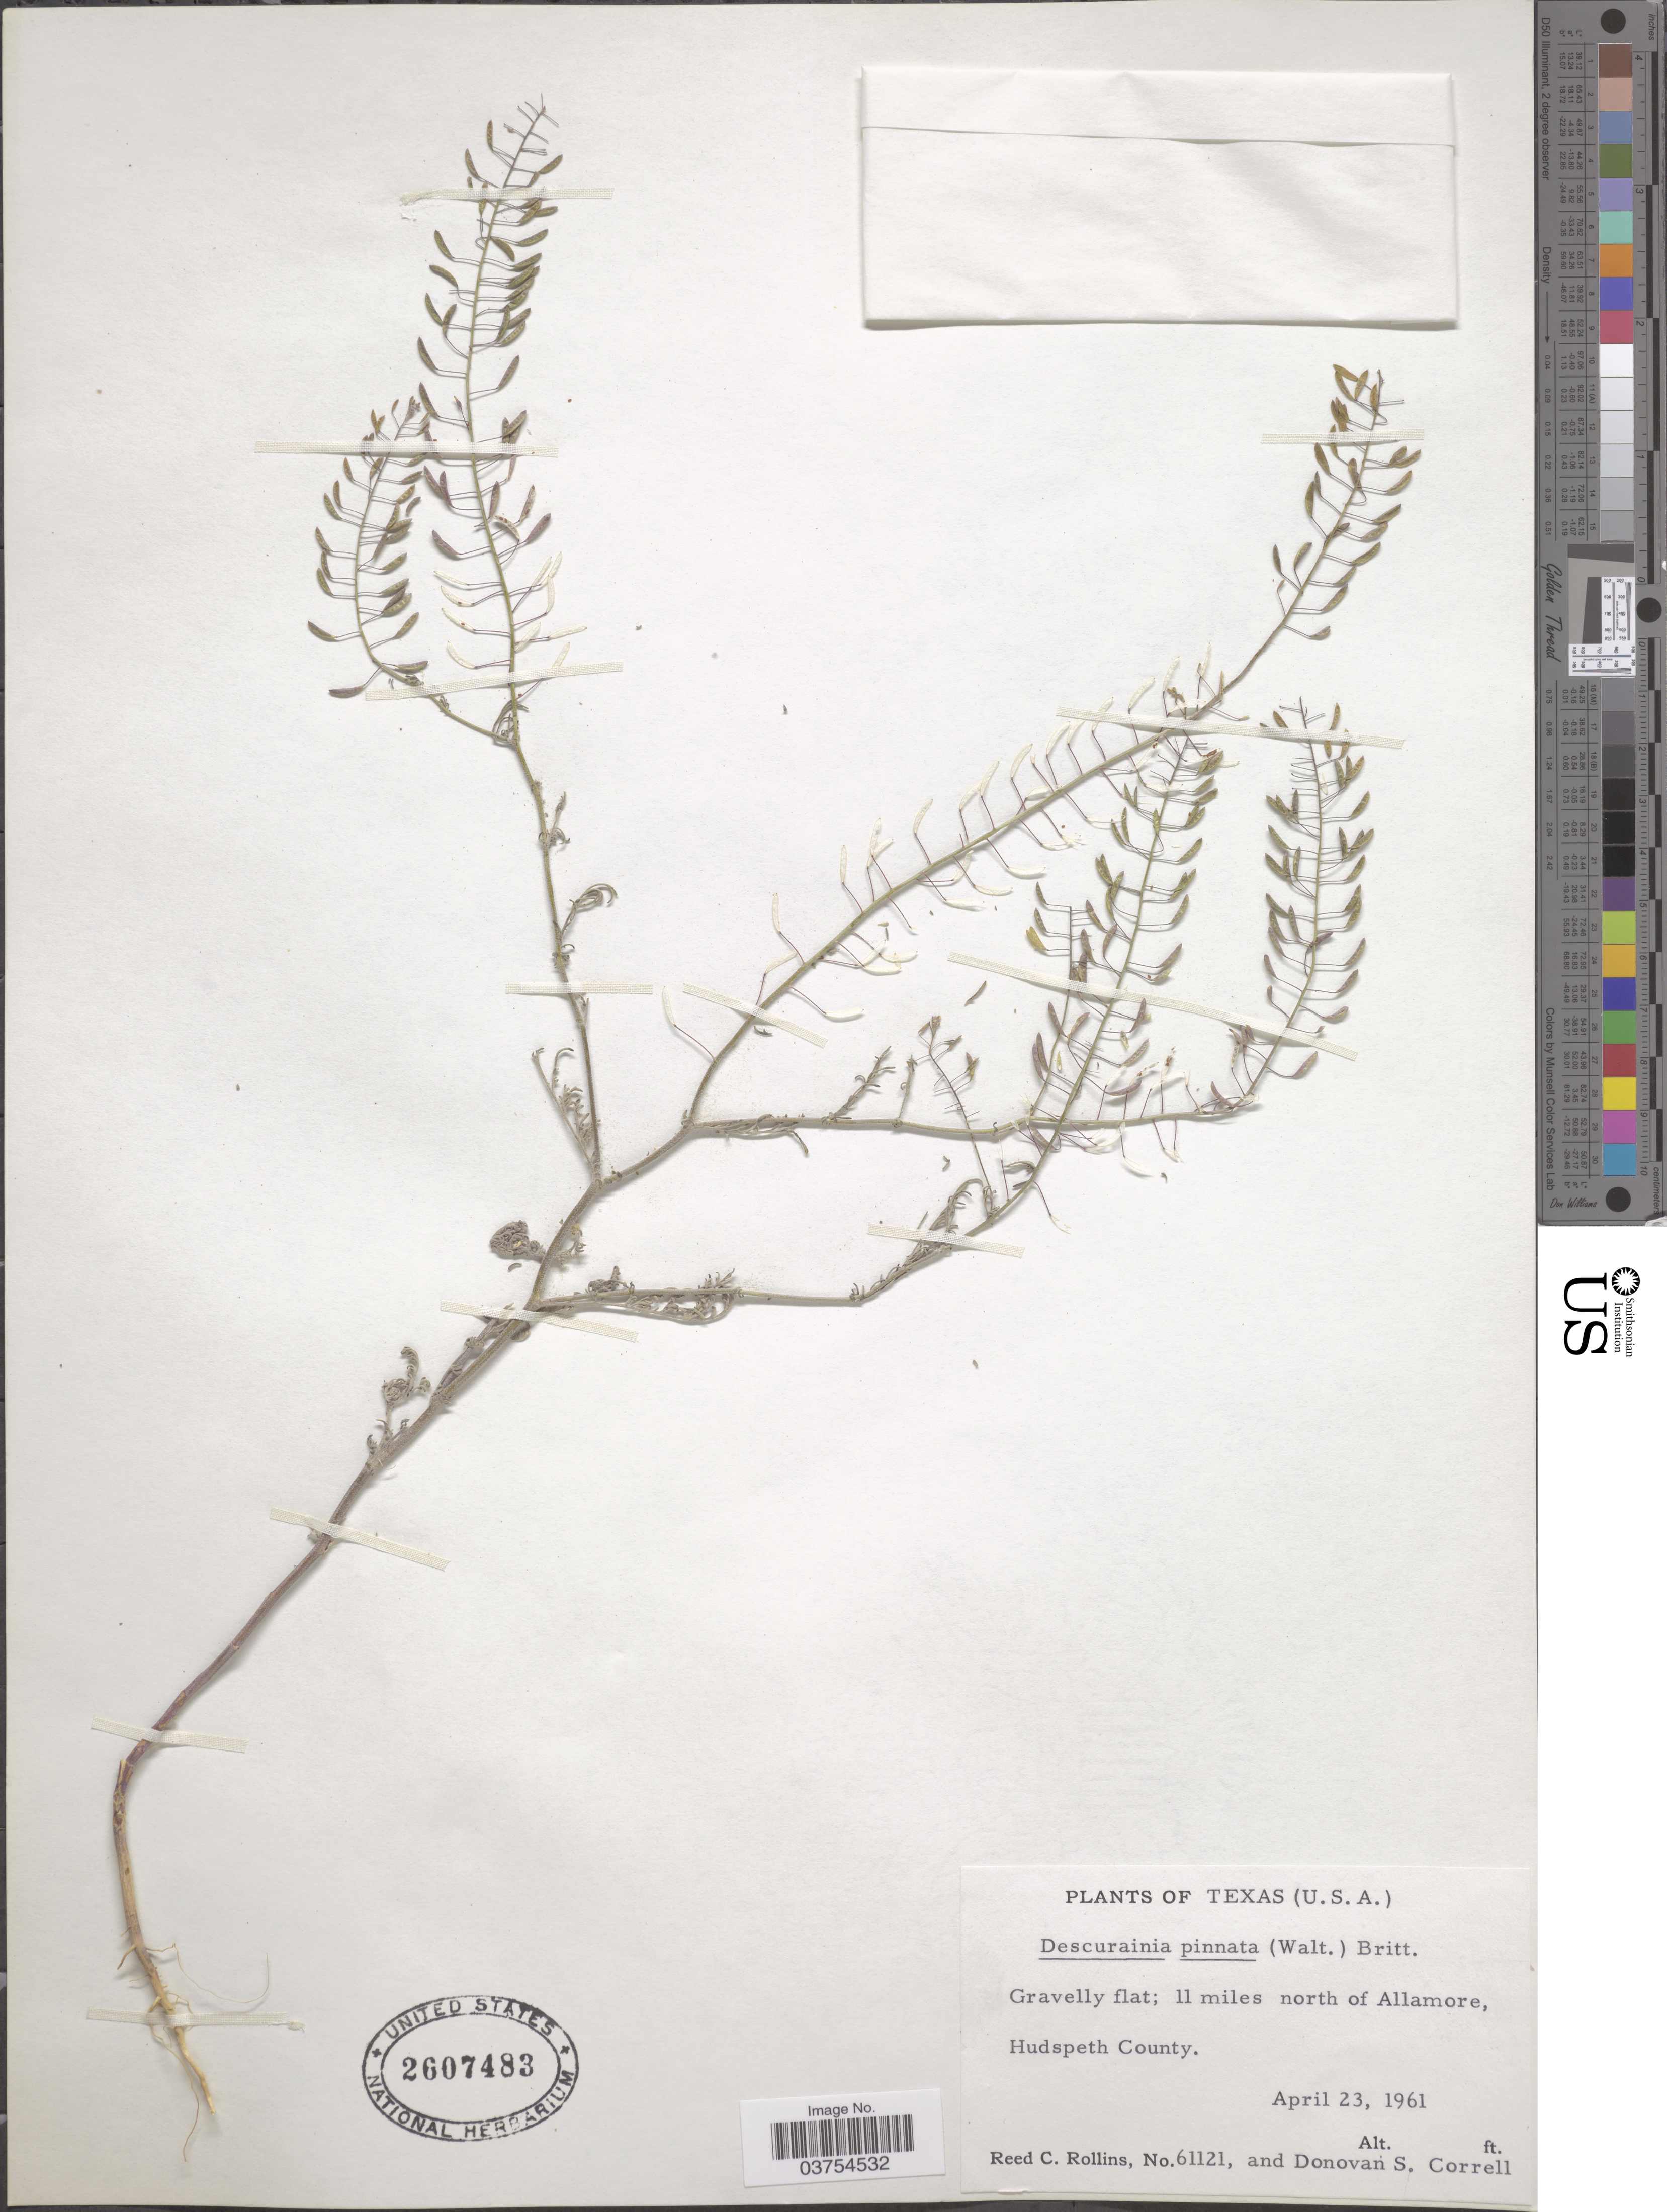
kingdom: Plantae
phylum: Tracheophyta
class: Magnoliopsida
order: Brassicales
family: Brassicaceae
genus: Descurainia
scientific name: Descurainia pinnata subsp. typica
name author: (C.A. Mey.) Detling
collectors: R. C. Rollins & D. S. Correll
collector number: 61121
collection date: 1961-04-23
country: United States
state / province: Texas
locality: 11 miles north of Allamore, Hudspeth County.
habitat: gravelly flat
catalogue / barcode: US 2607483